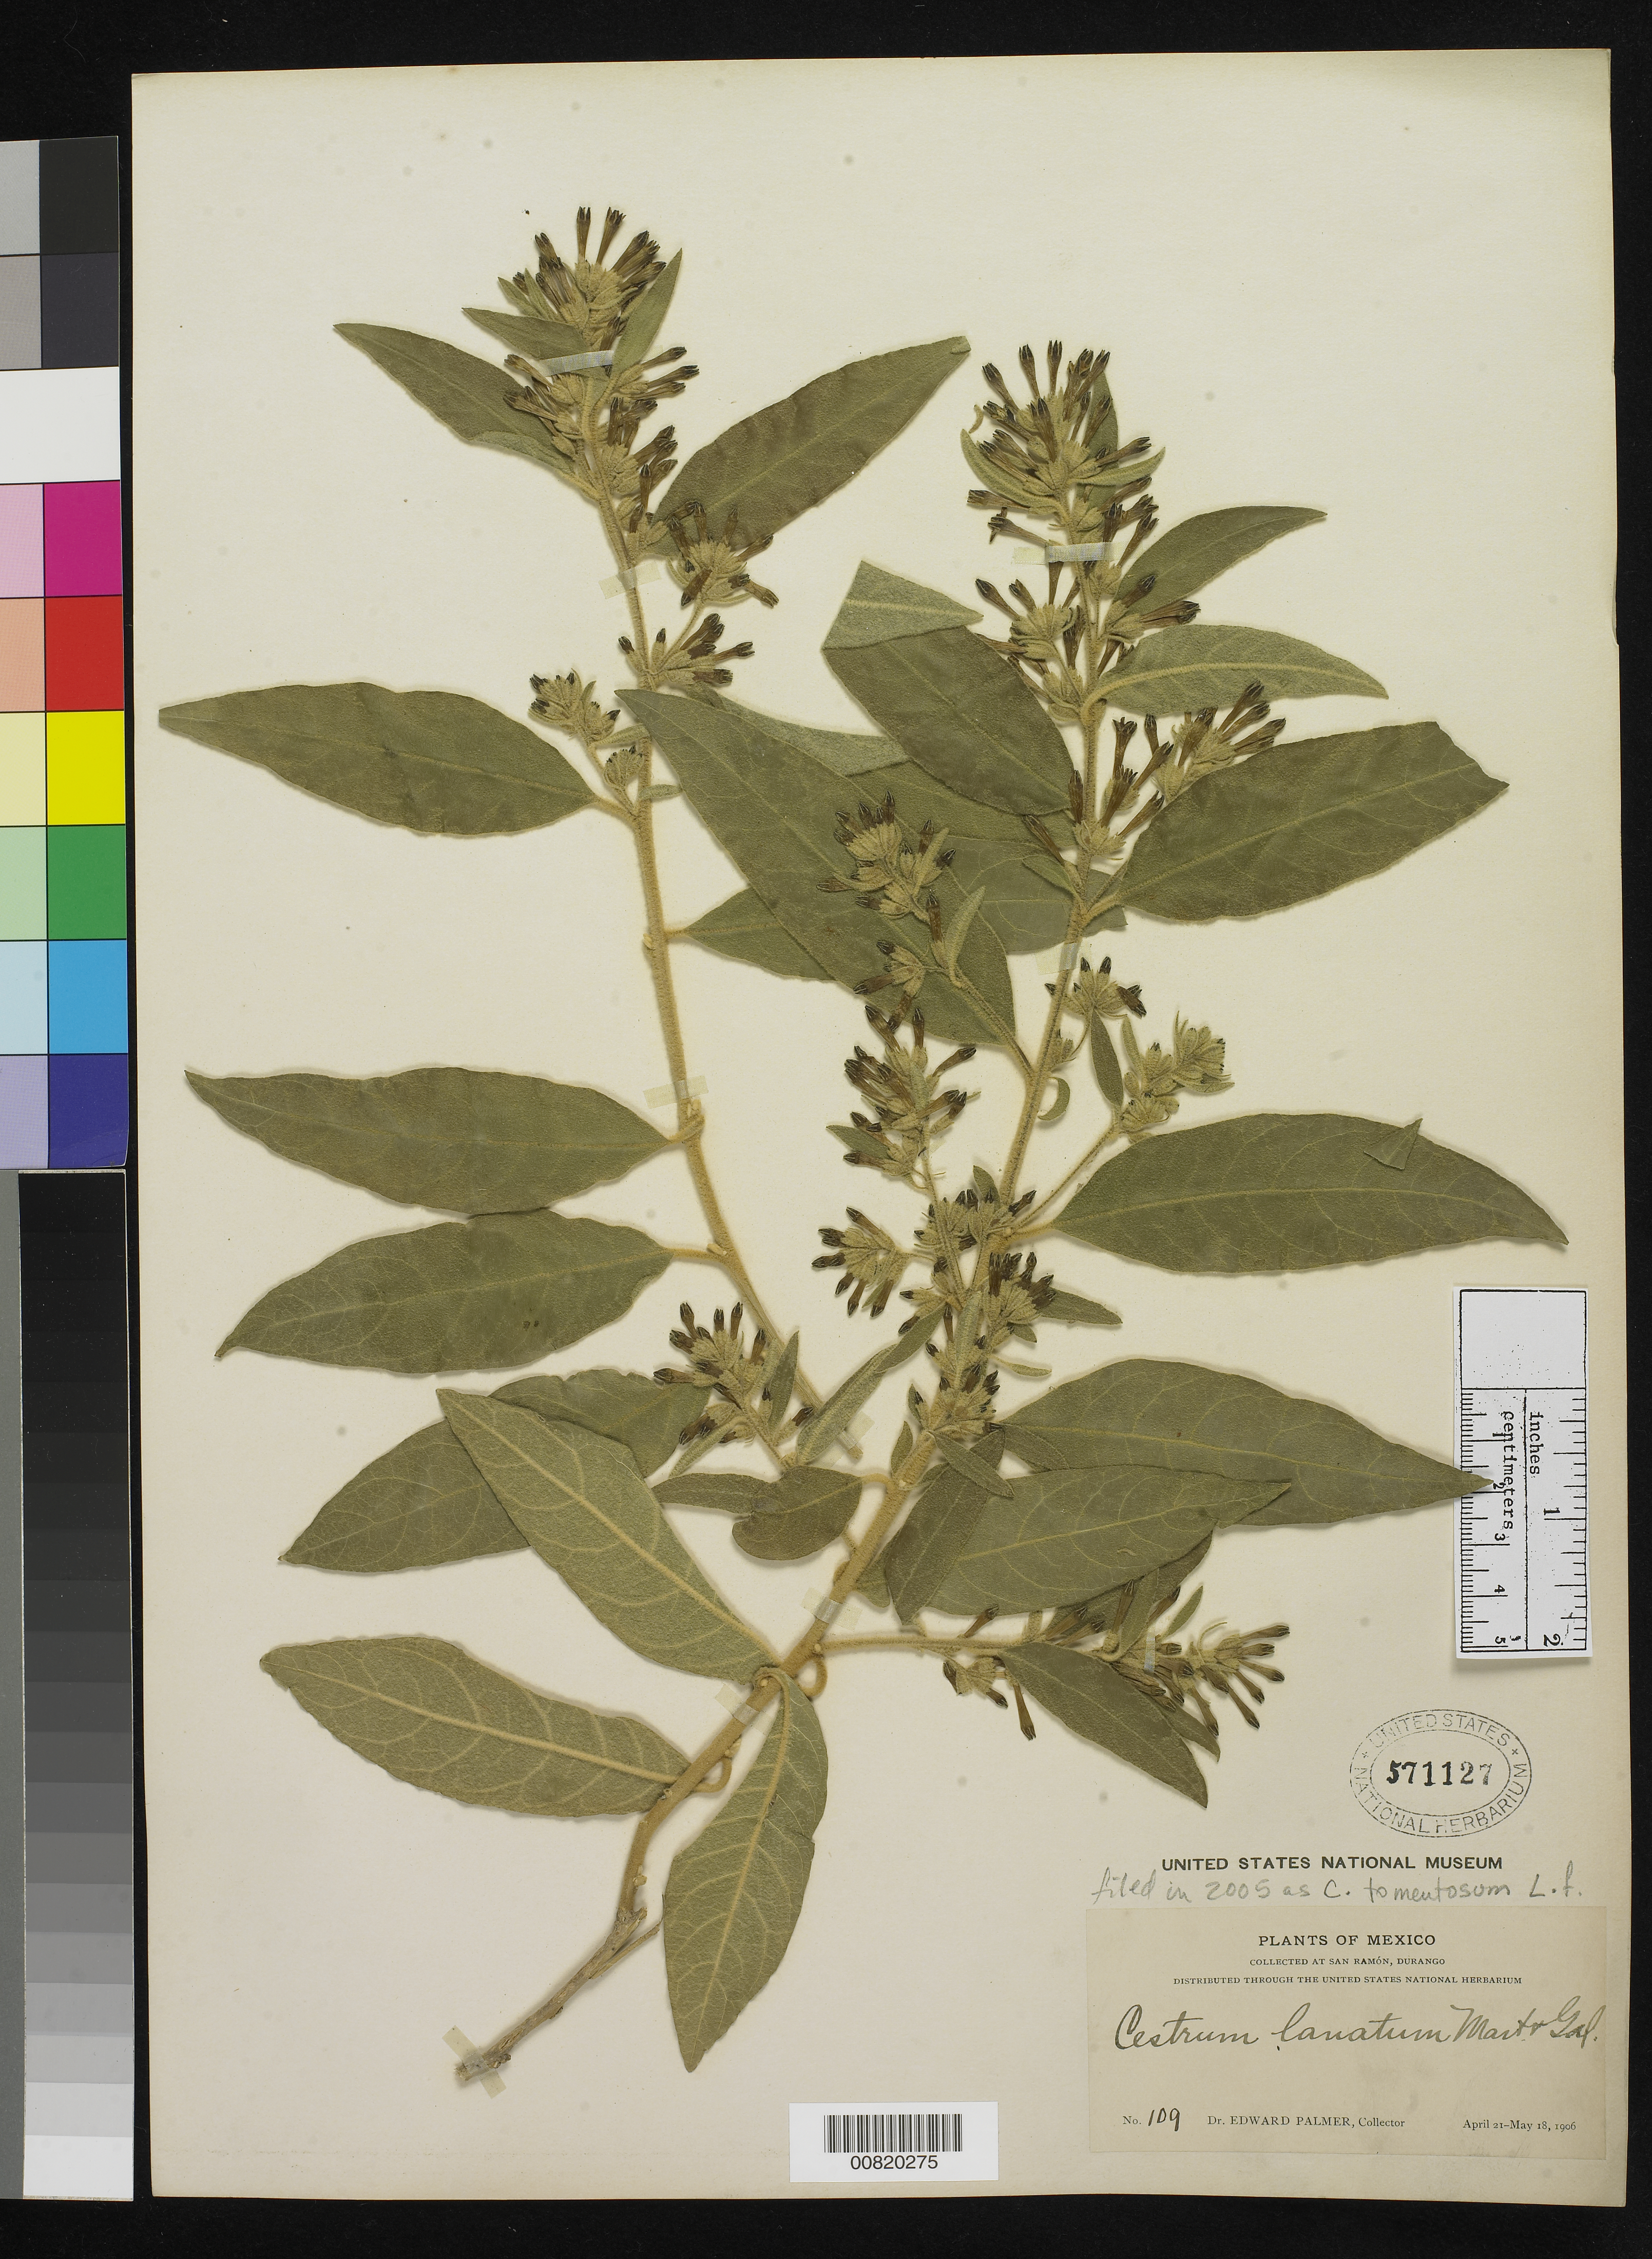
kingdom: Plantae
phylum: Tracheophyta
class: Magnoliopsida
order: Solanales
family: Solanaceae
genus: Cestrum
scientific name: Cestrum tomentosum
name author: L. f.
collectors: E. Palmer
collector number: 109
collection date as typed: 21 Apr 1906 to 18 May 1906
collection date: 1906-04-21/1906-05-18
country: Mexico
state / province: Durango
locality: San Ramón, Durango.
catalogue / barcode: US 571127